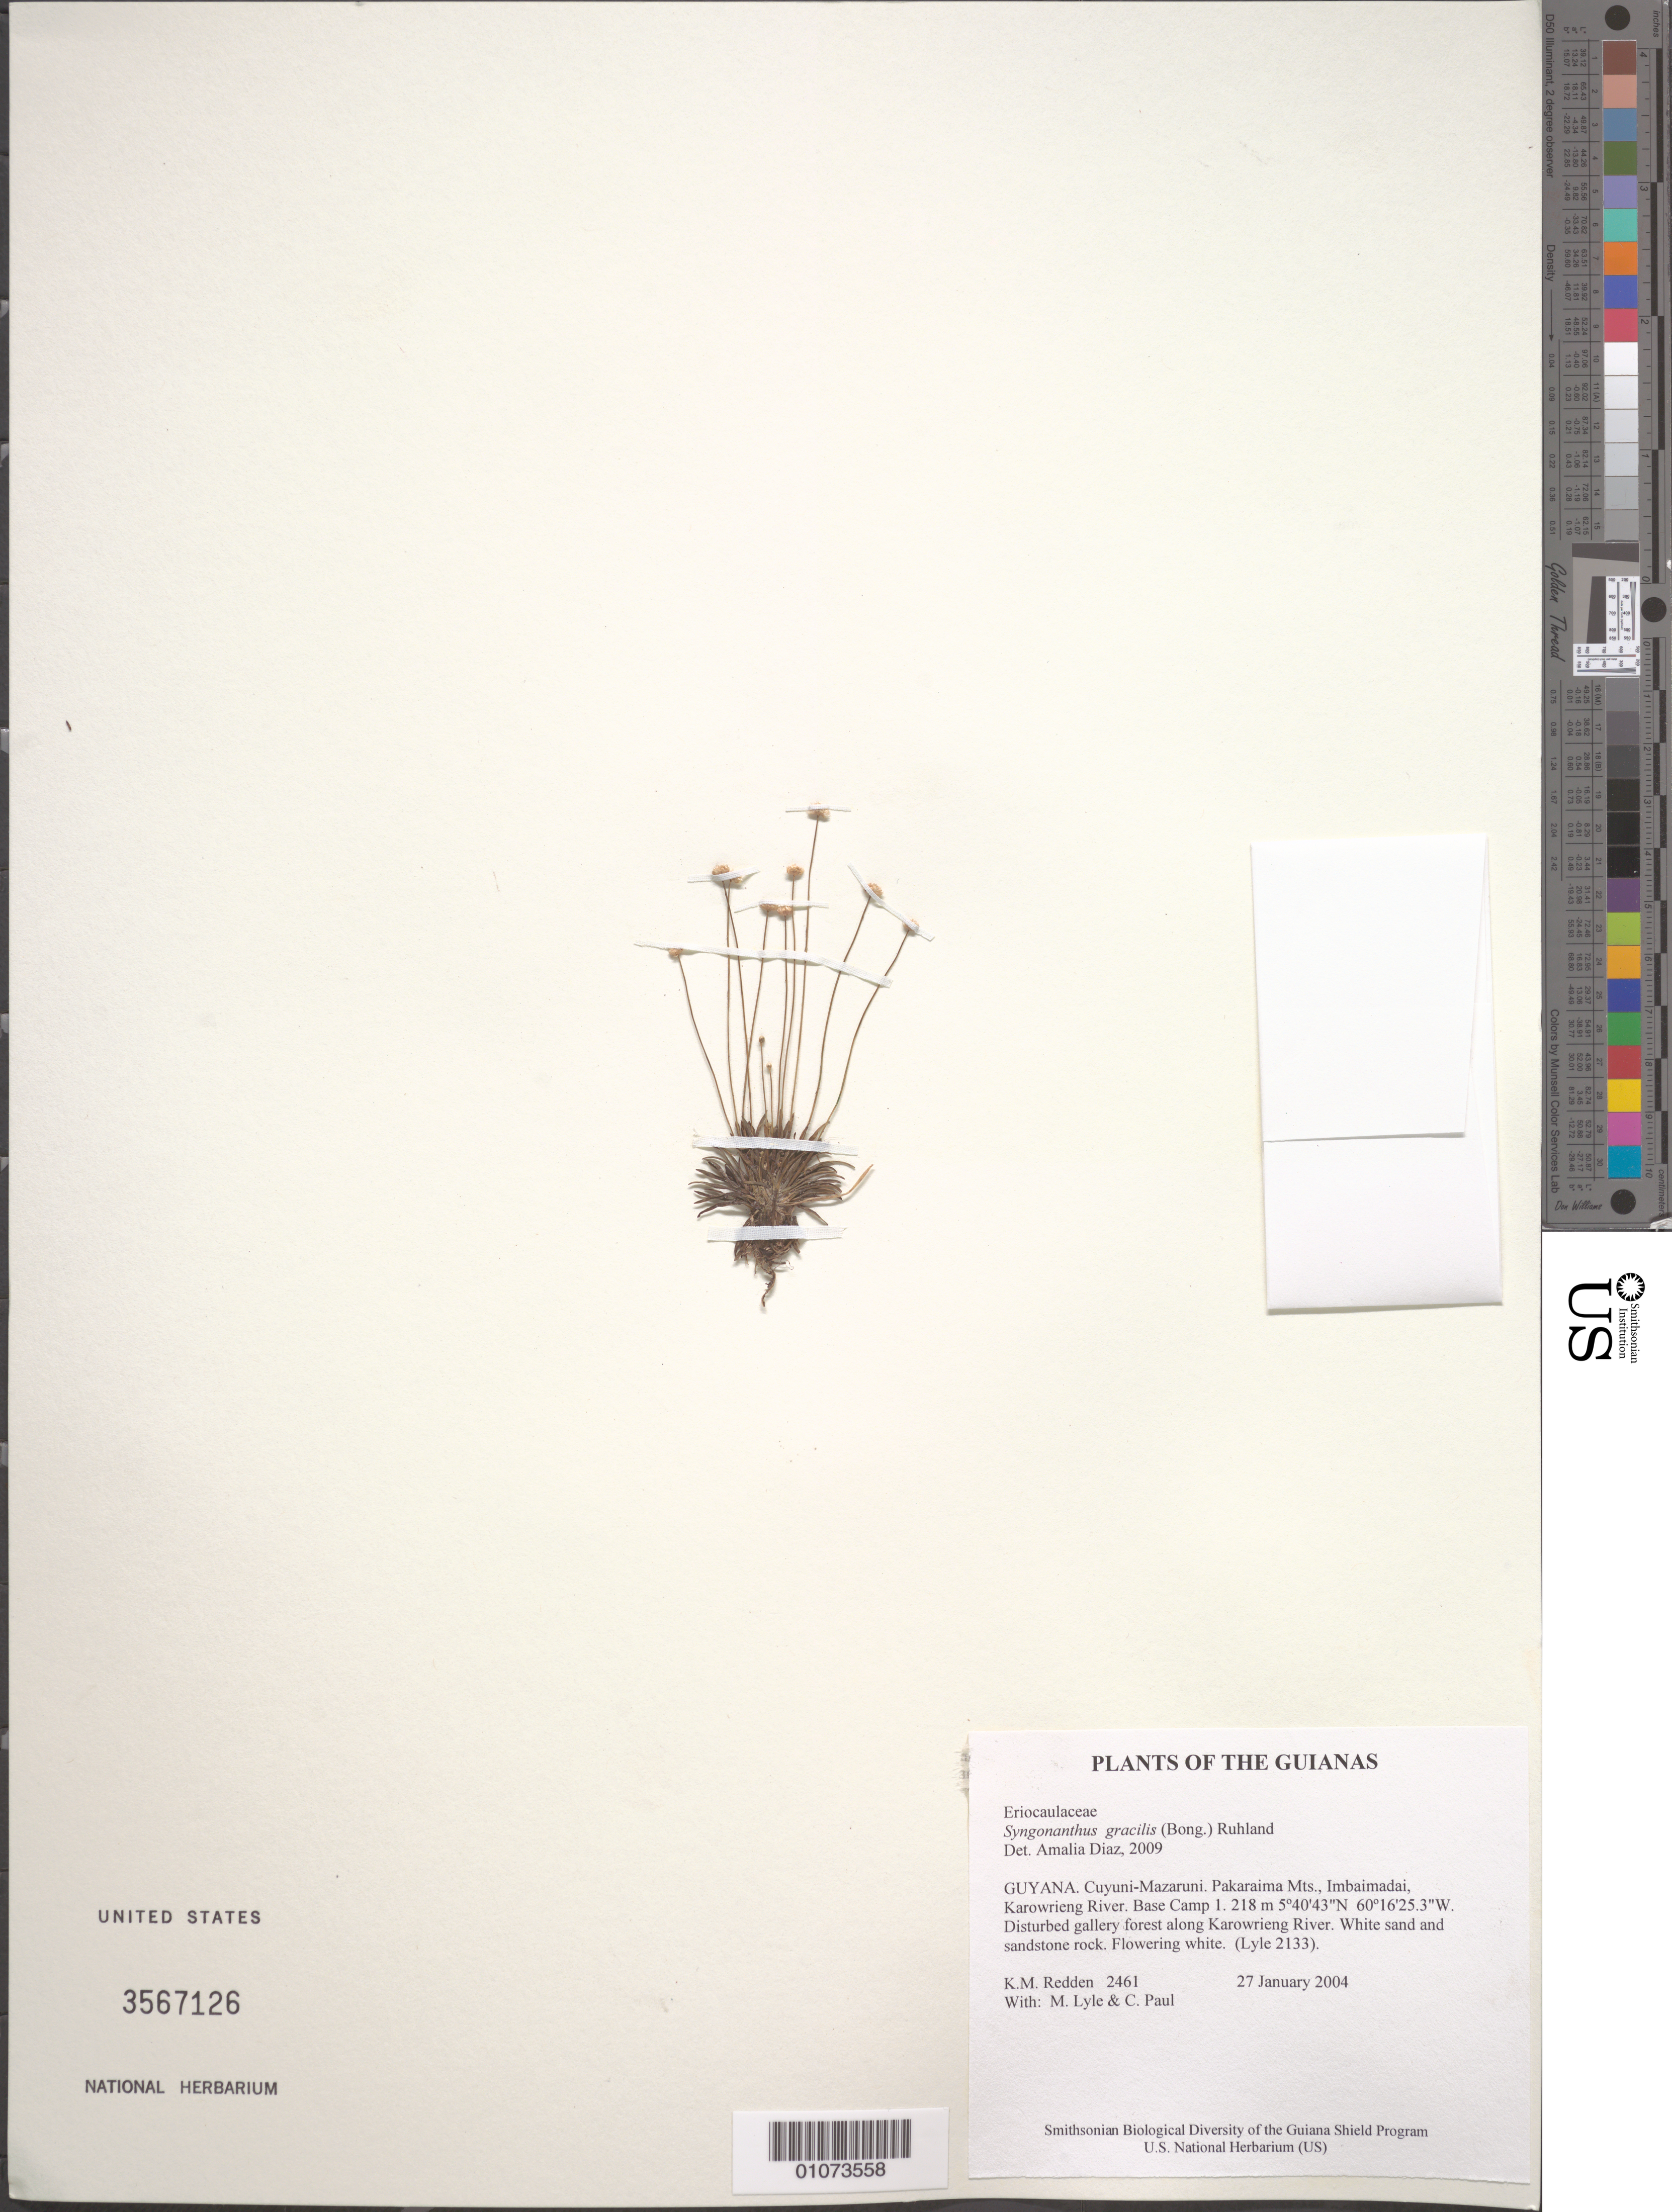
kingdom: Plantae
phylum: Tracheophyta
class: Liliopsida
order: Poales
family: Eriocaulaceae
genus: Syngonanthus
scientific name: Syngonanthus gracilis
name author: (Bong.) Ruhland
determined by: Diaz, Amalia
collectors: K. M. Redden, M. Lyle & C. Paul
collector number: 2461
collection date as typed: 27 January 2004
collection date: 2004-01-27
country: Guyana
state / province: Cuyuni-Mazaruni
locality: Pakaraima Mts., Imbaimadai, Karowrieng River. Base Camp 1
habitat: Disturbed gallery forest along Karowrieng River. White sand and sandstone rock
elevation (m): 218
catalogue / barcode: US 3567126